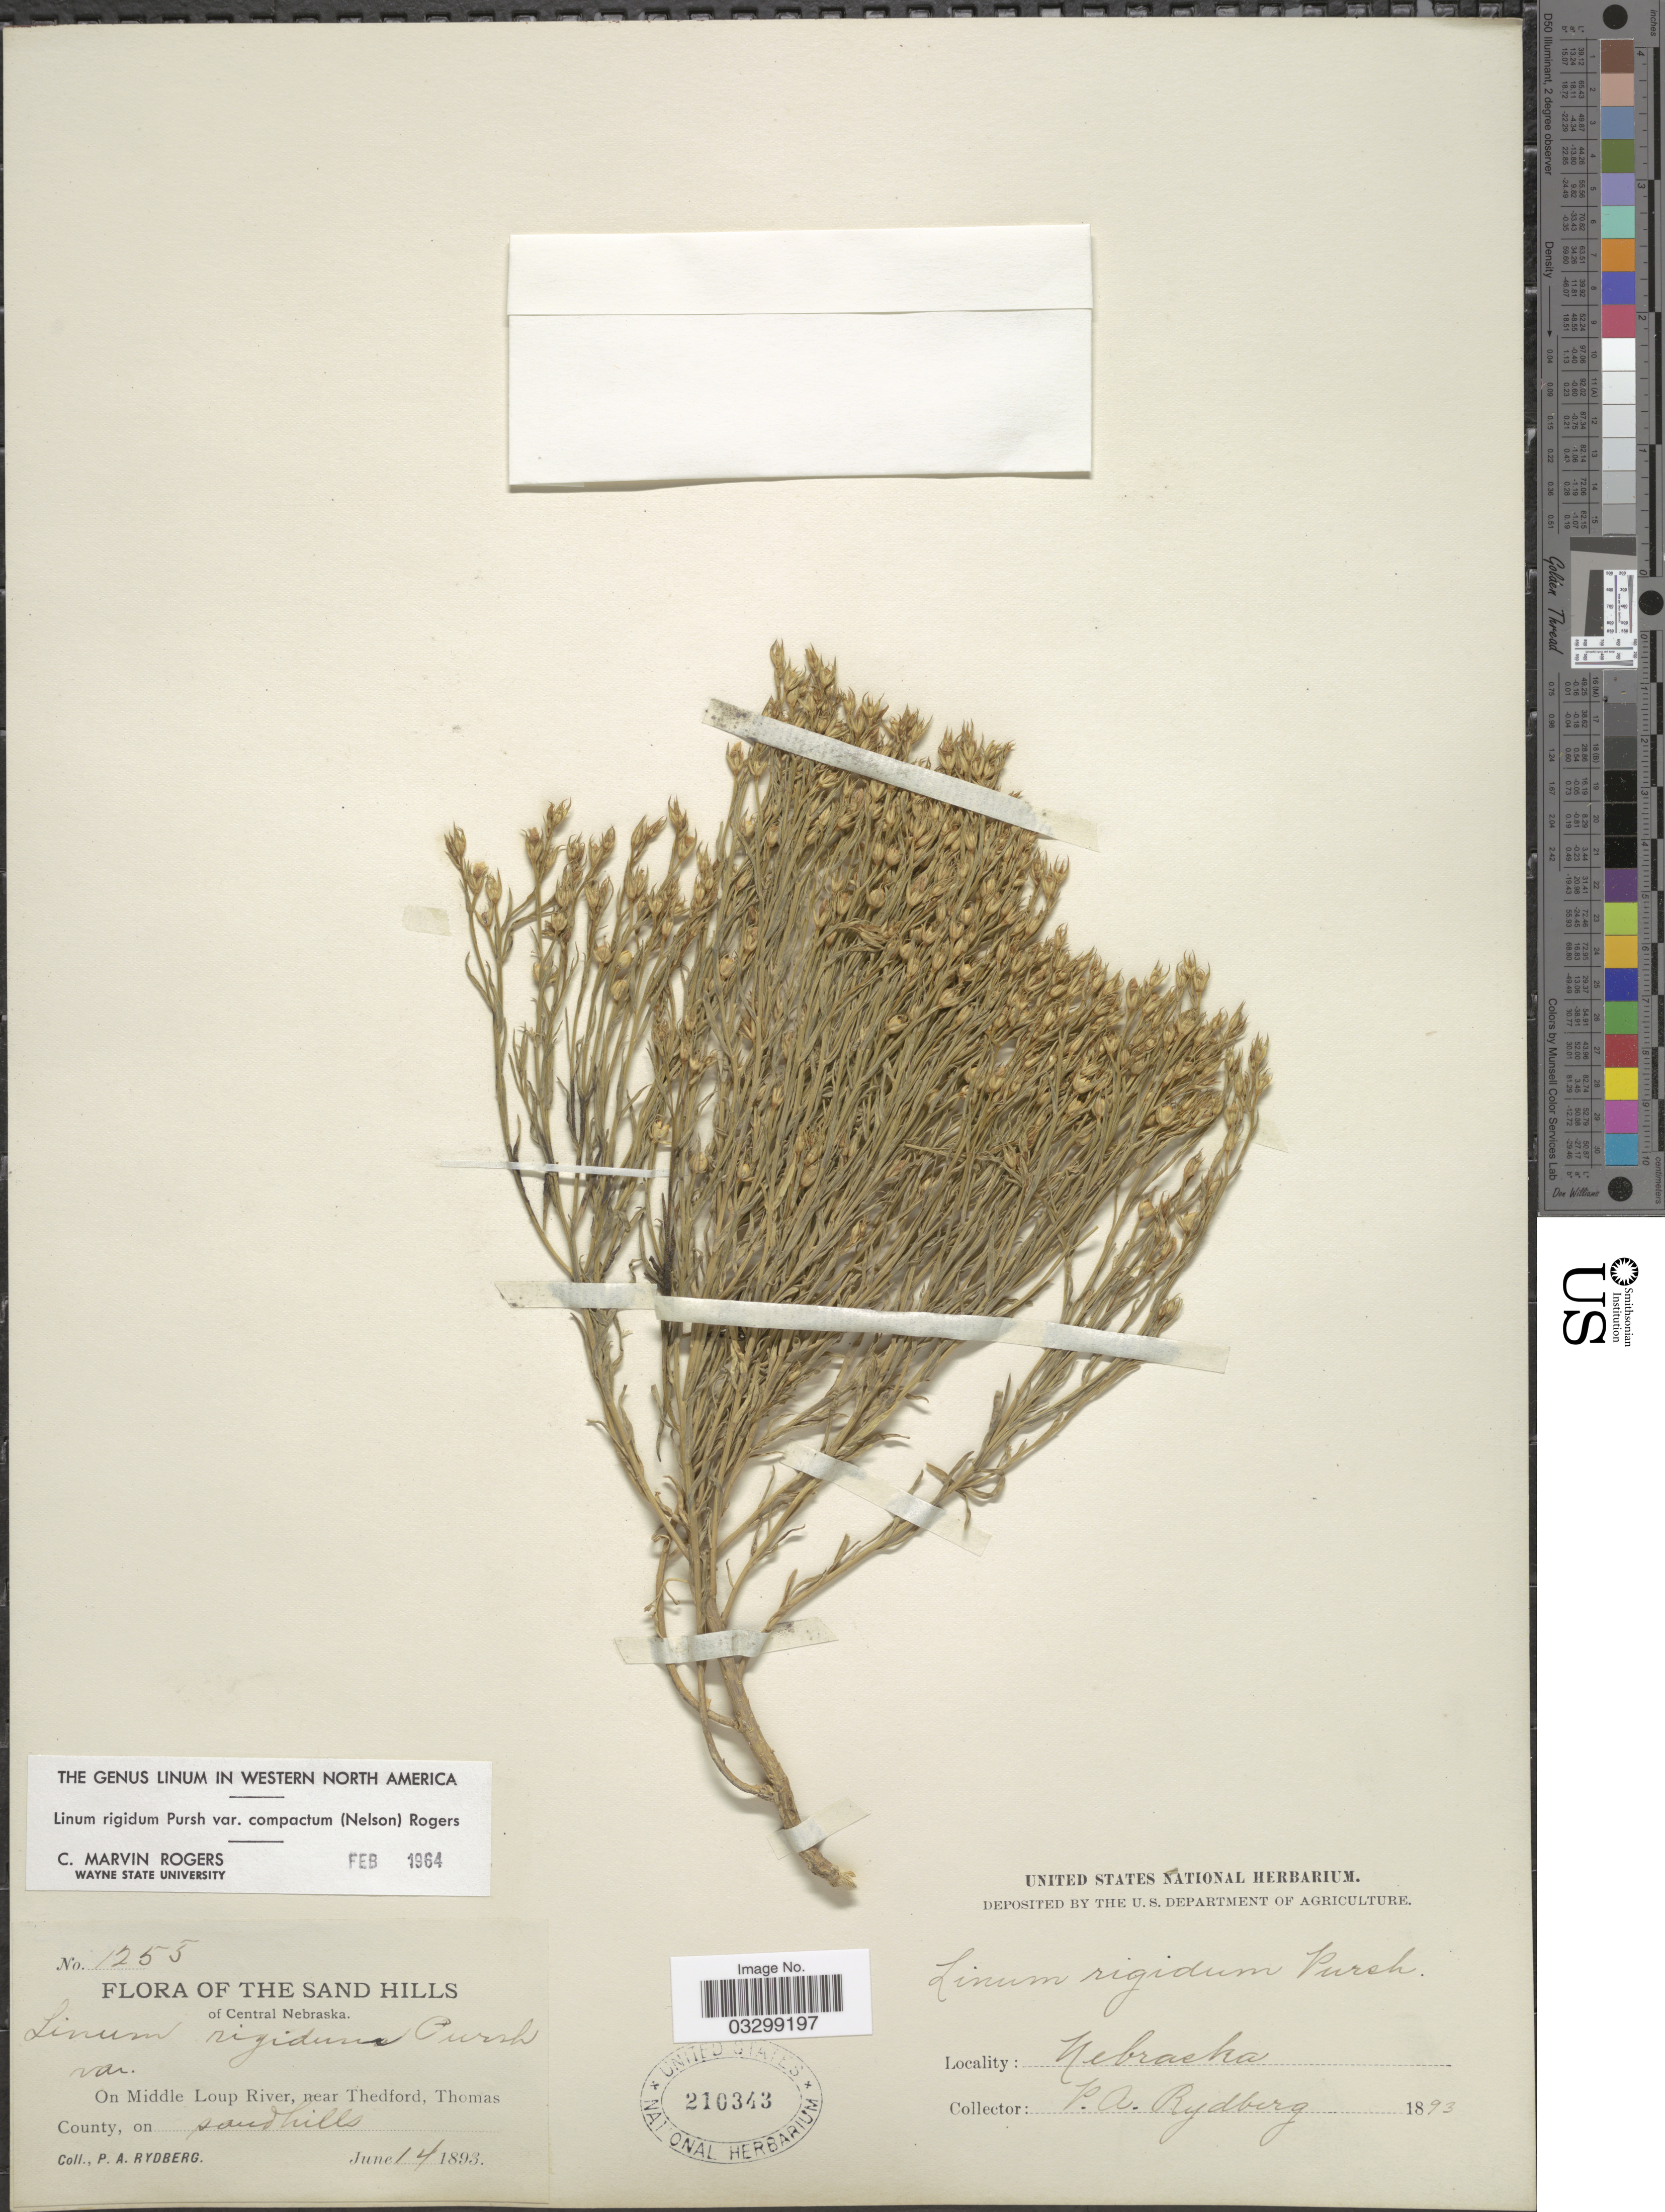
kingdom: Plantae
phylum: Tracheophyta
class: Magnoliopsida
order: Malpighiales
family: Linaceae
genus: Linum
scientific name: Linum rigidum var. compactum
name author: (A. Nelson) C.M. Rogers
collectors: P. A. Rydberg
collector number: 1255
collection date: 1893-06-14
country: United States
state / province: Nebraska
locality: The Sand Hills of Central Nebraska. On Middle Loup River, near Thedford, Thomas County, on sand hills.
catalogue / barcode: US 210343